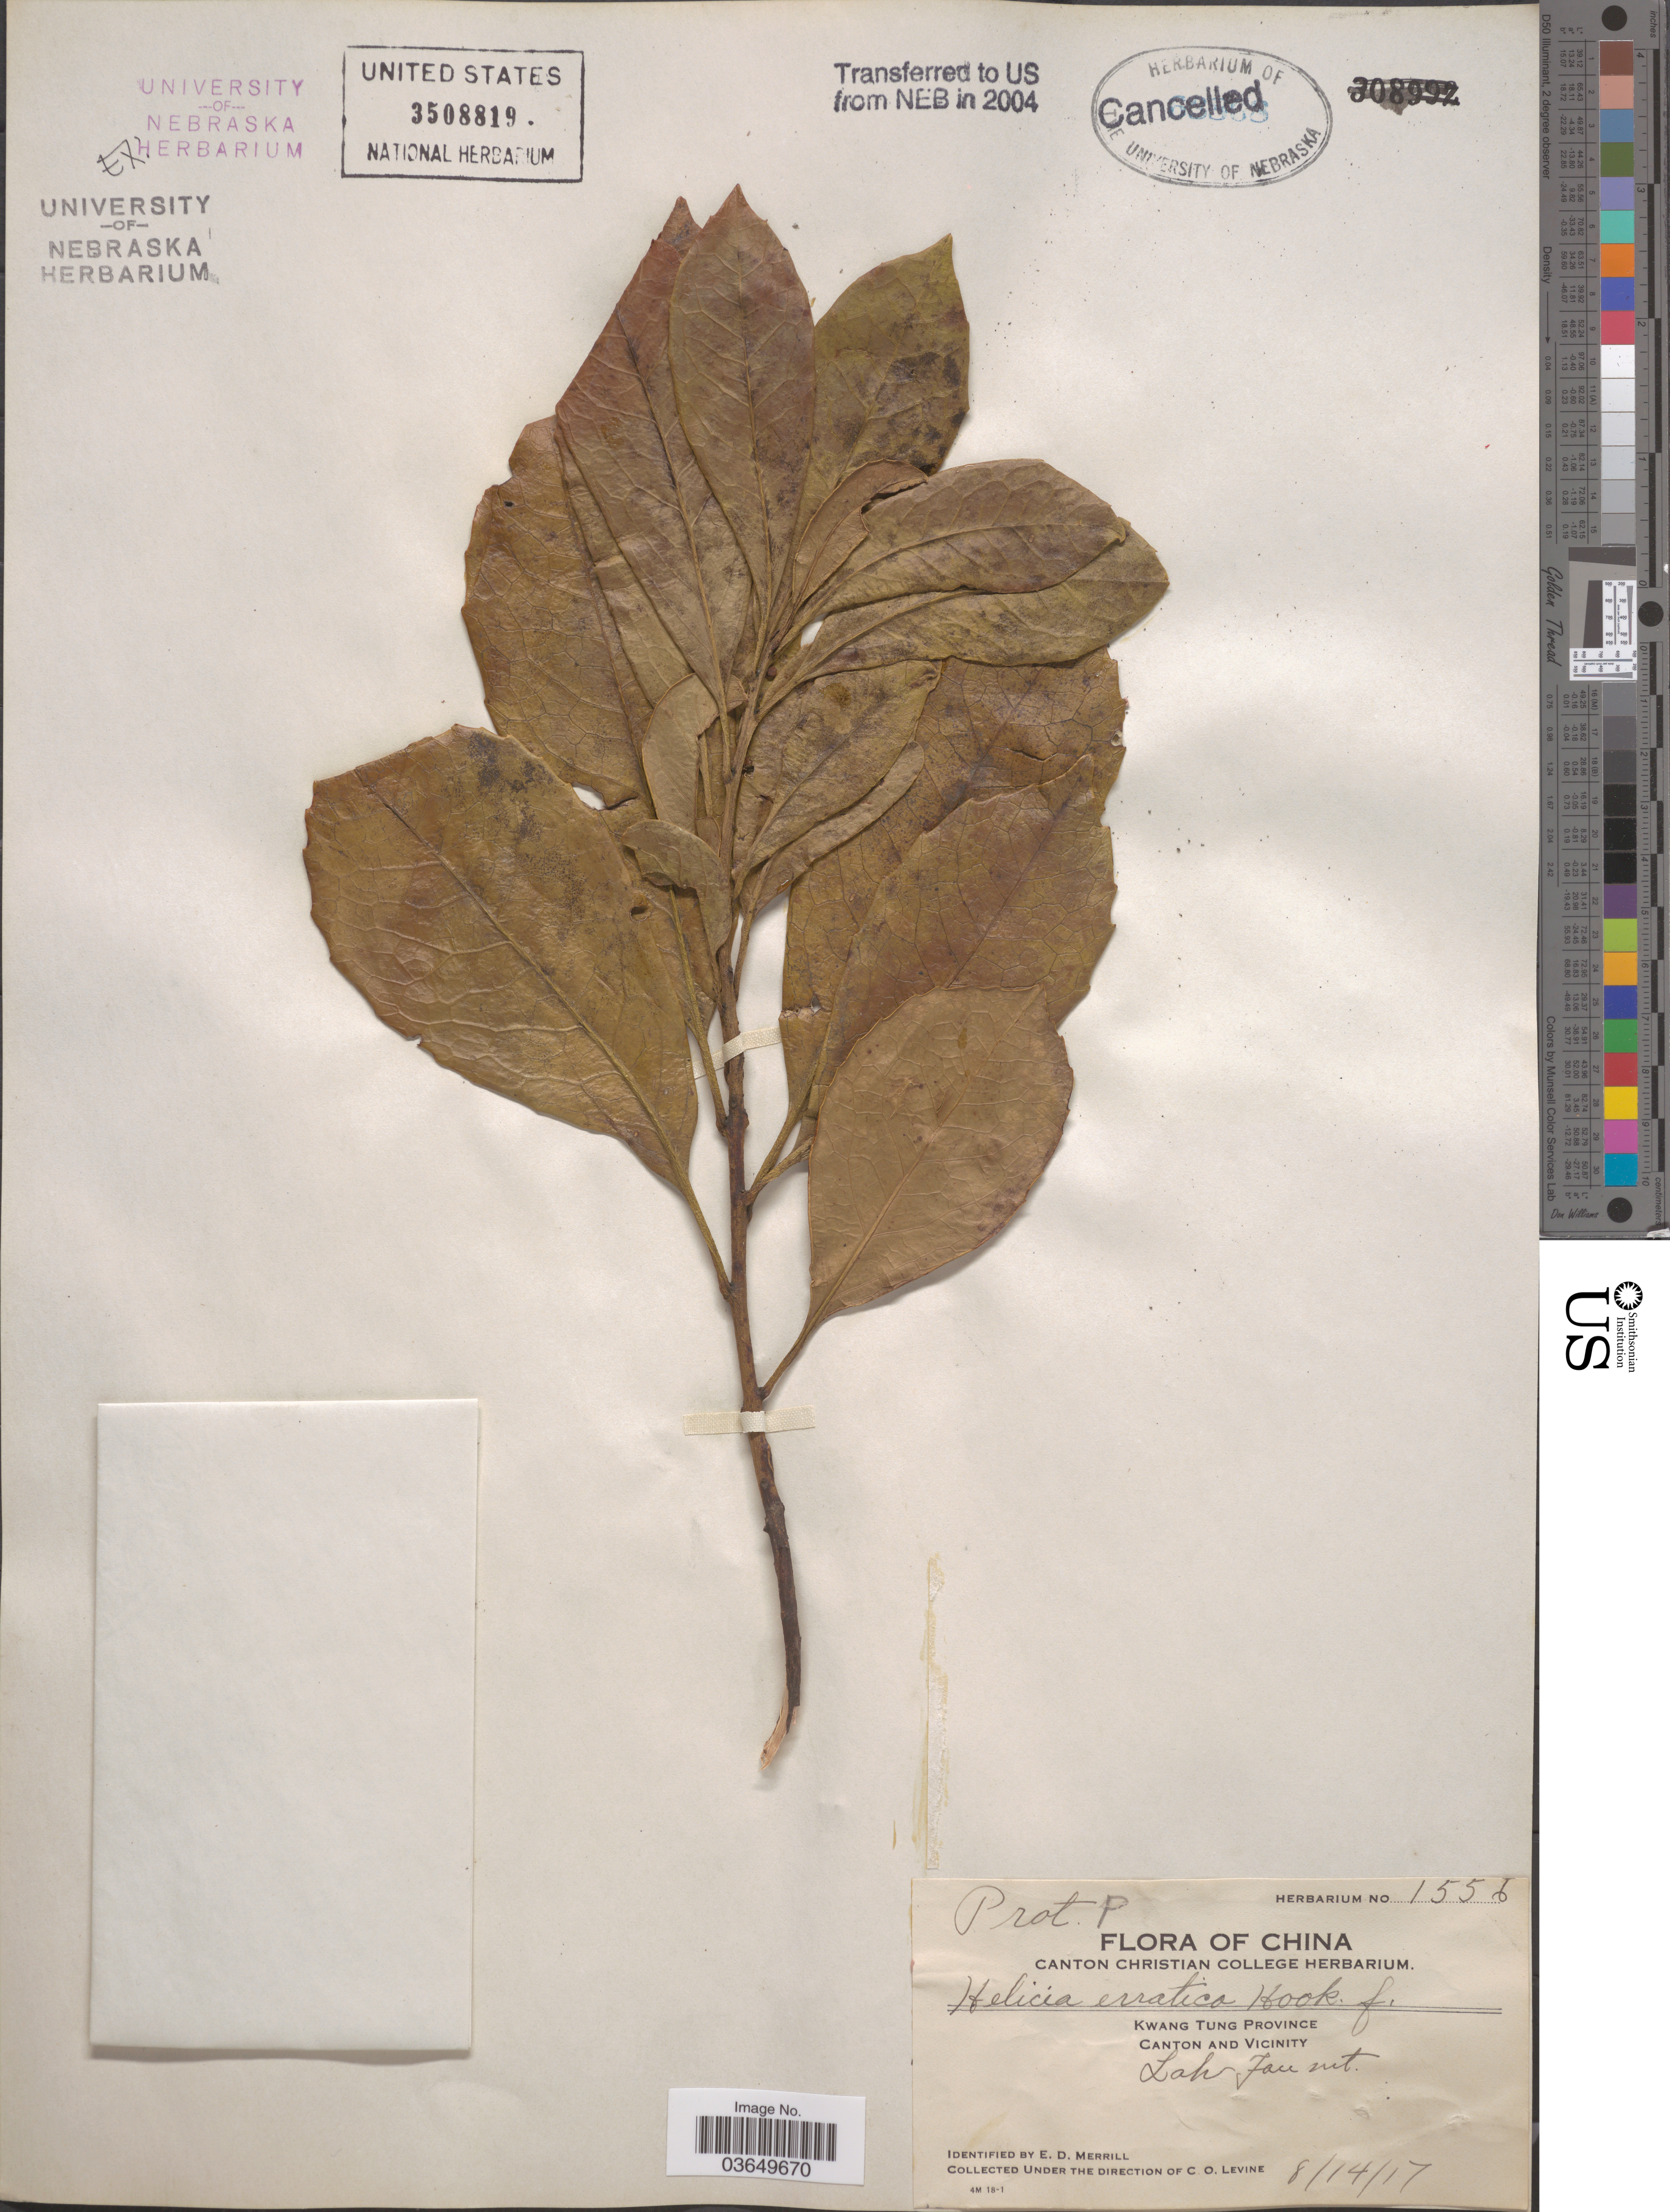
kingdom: Plantae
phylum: Tracheophyta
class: Magnoliopsida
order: Proteales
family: Proteaceae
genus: Helicia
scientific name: Helicia erratica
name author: Hook. f.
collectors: C. O. Levine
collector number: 1556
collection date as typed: Transcribed d/m/y: 14/8/17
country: China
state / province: Guangdong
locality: Kwang Tung Province. Canton and Vicinity. Loh Fau Mt.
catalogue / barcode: US 3508819